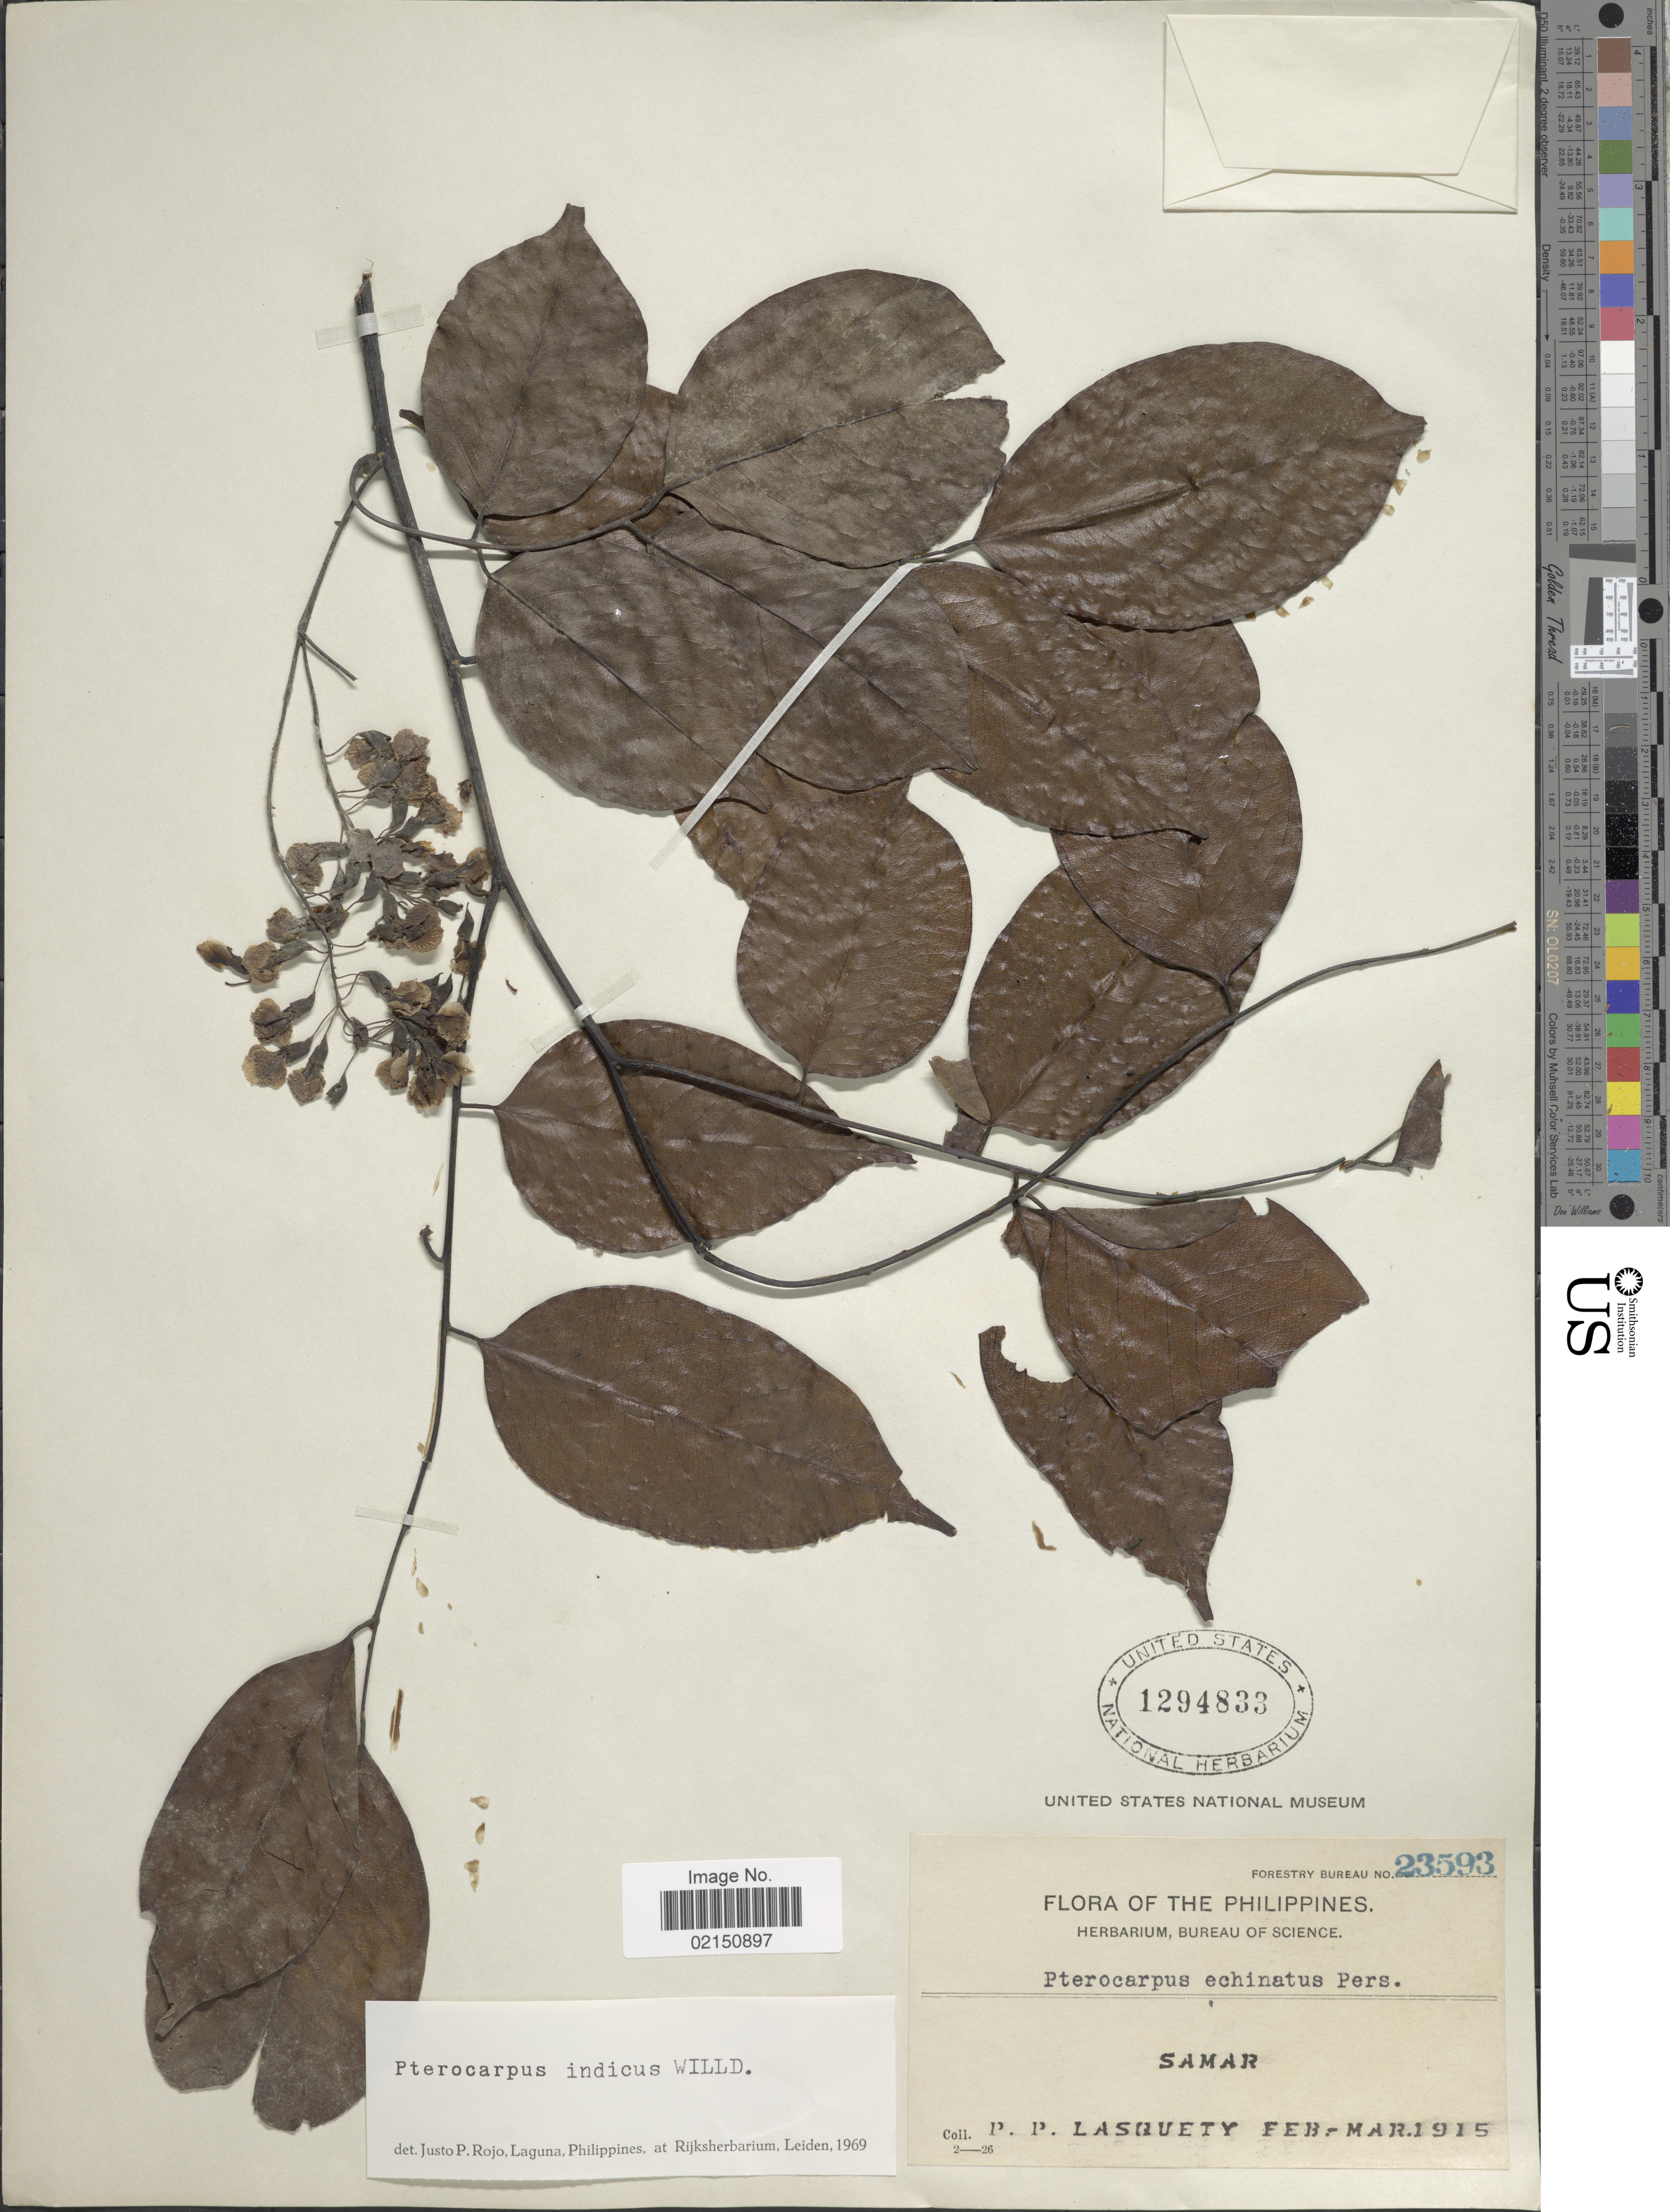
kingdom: Plantae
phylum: Tracheophyta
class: Magnoliopsida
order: Fabales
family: Fabaceae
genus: Pterocarpus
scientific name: Pterocarpus indicus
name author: Willd.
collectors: P. Lasquety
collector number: Forestry Bureau 23593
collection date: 1915-02/1915-03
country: Philippines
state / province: Eastern Visayas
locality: Samar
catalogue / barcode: US 1294833